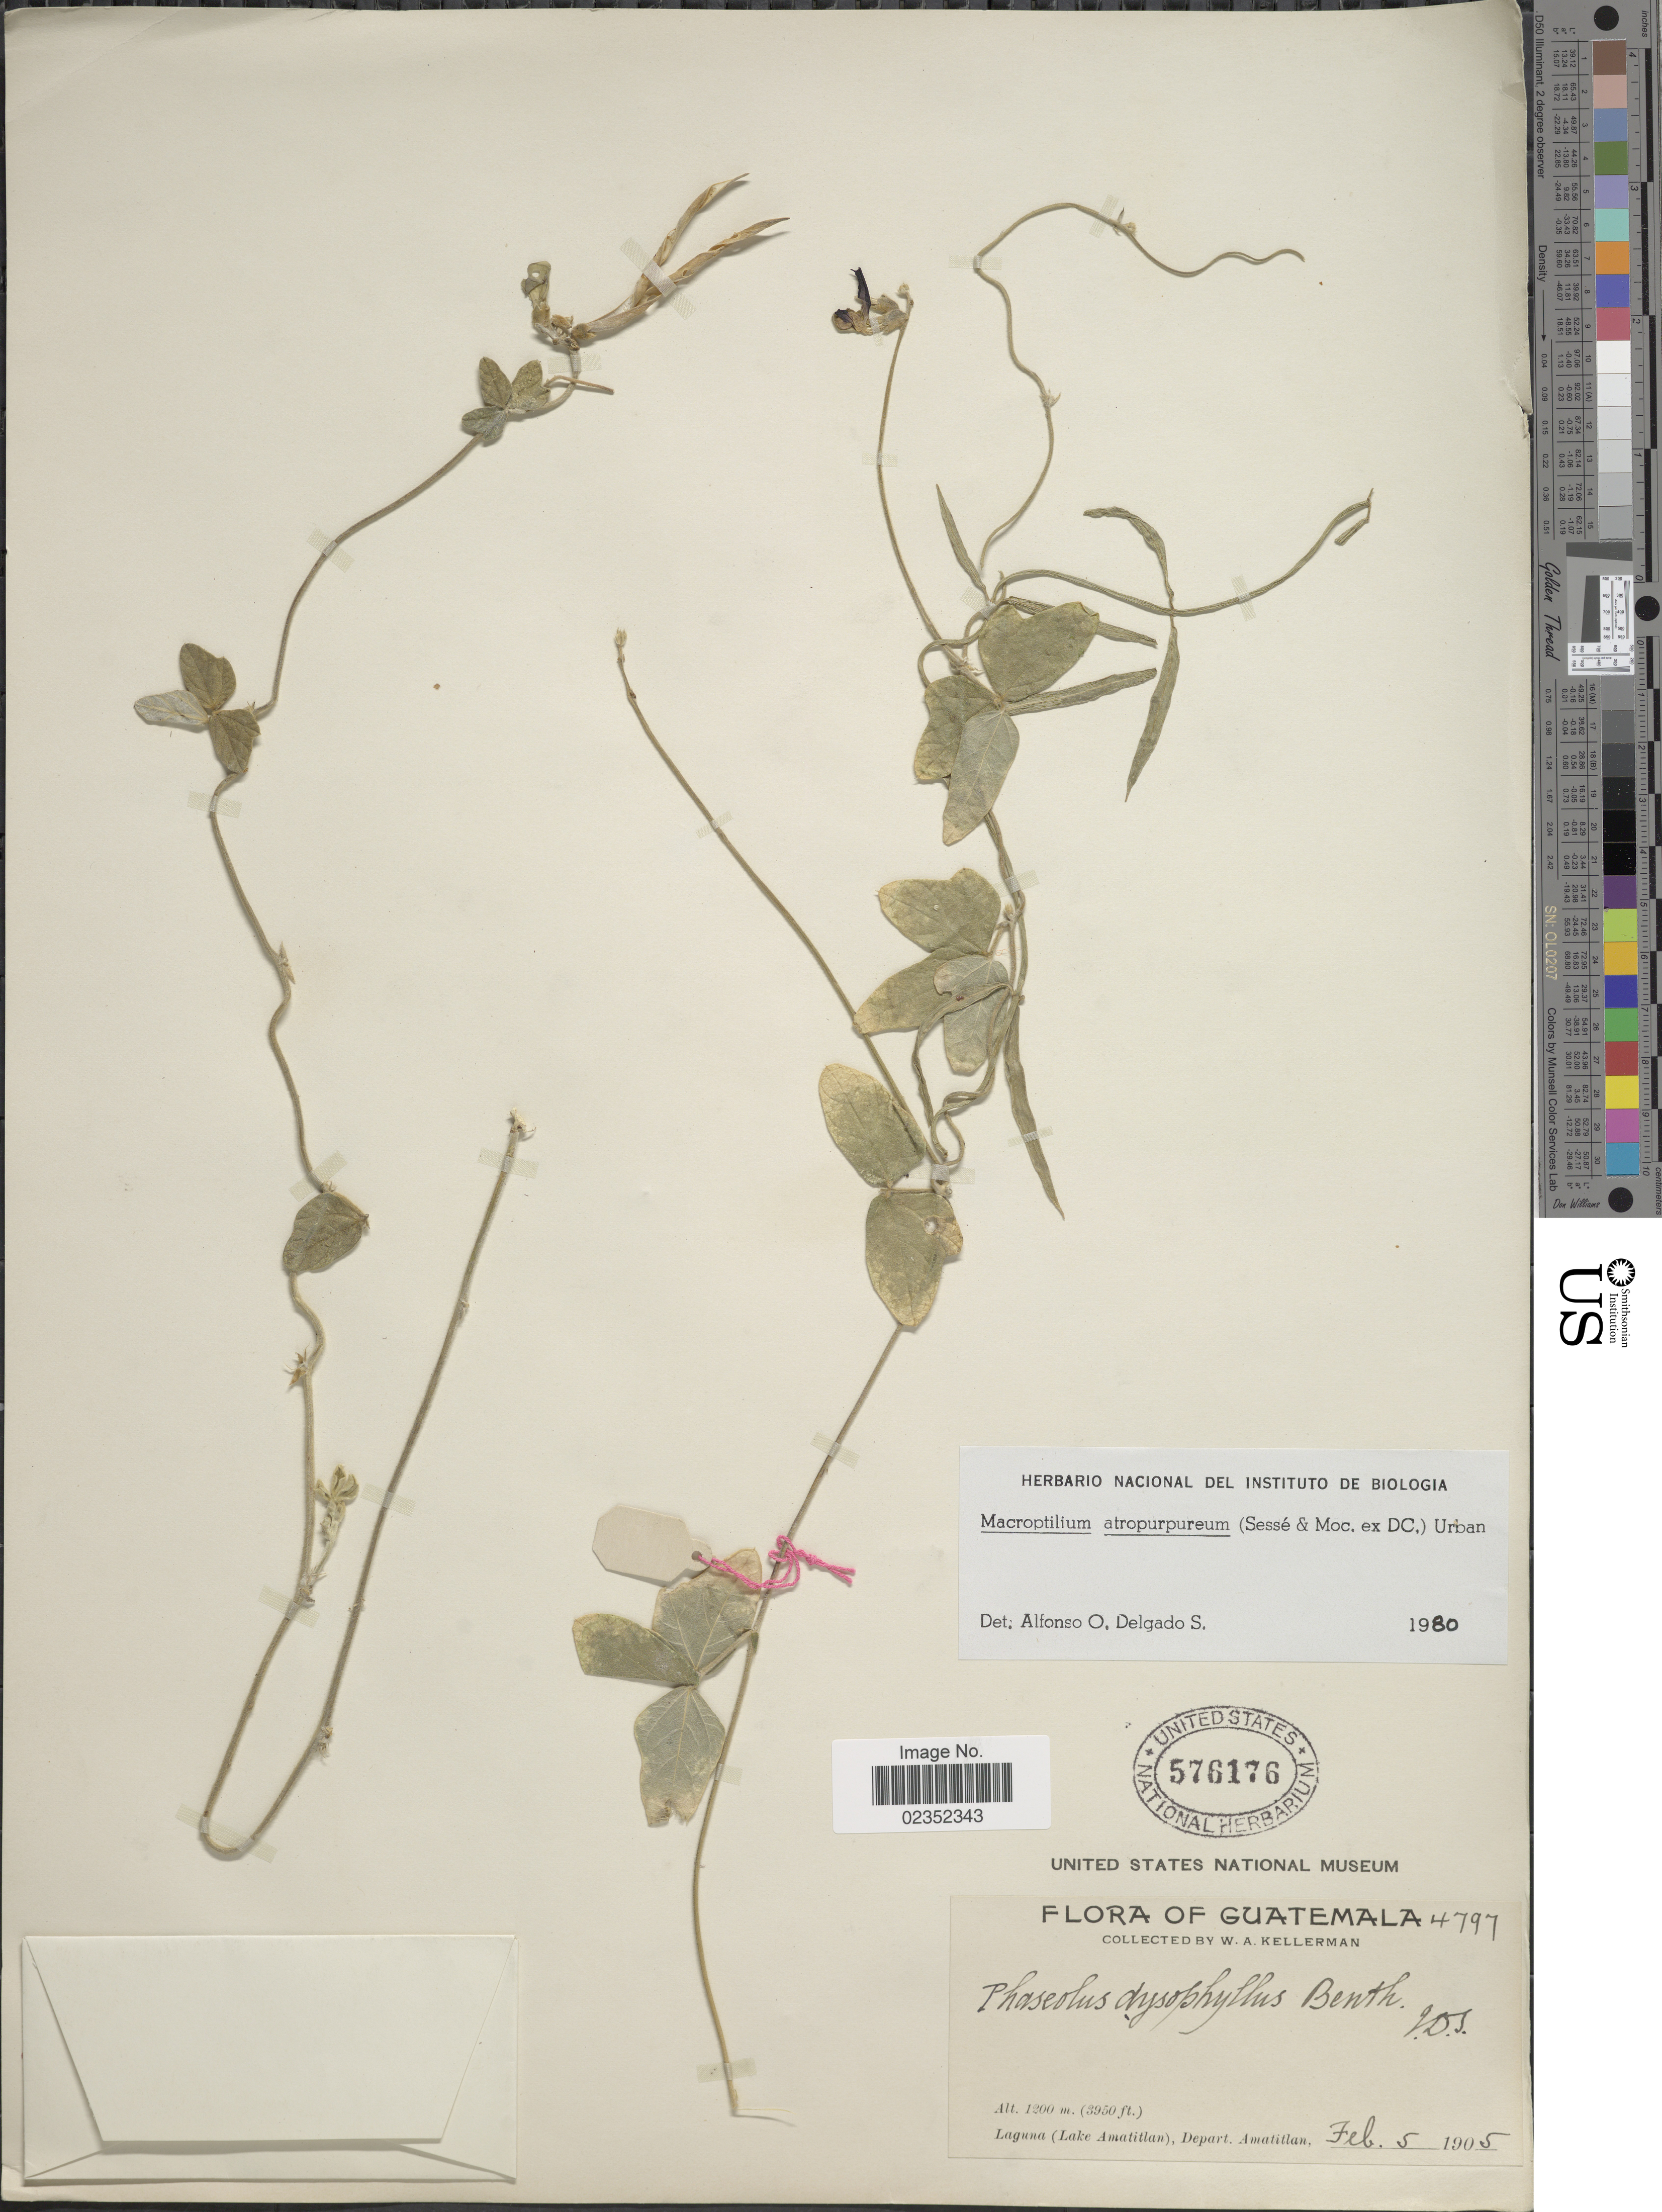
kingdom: Plantae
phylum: Tracheophyta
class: Magnoliopsida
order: Fabales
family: Fabaceae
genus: Macroptilium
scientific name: Macroptilium atropurpureum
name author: (DC.) Urb.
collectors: W. Kellerman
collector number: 4797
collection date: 1905-02-05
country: Guatemala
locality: Laguna (Lake Amatitlan), Depart. Amatitlan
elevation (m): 1200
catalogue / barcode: US 576176